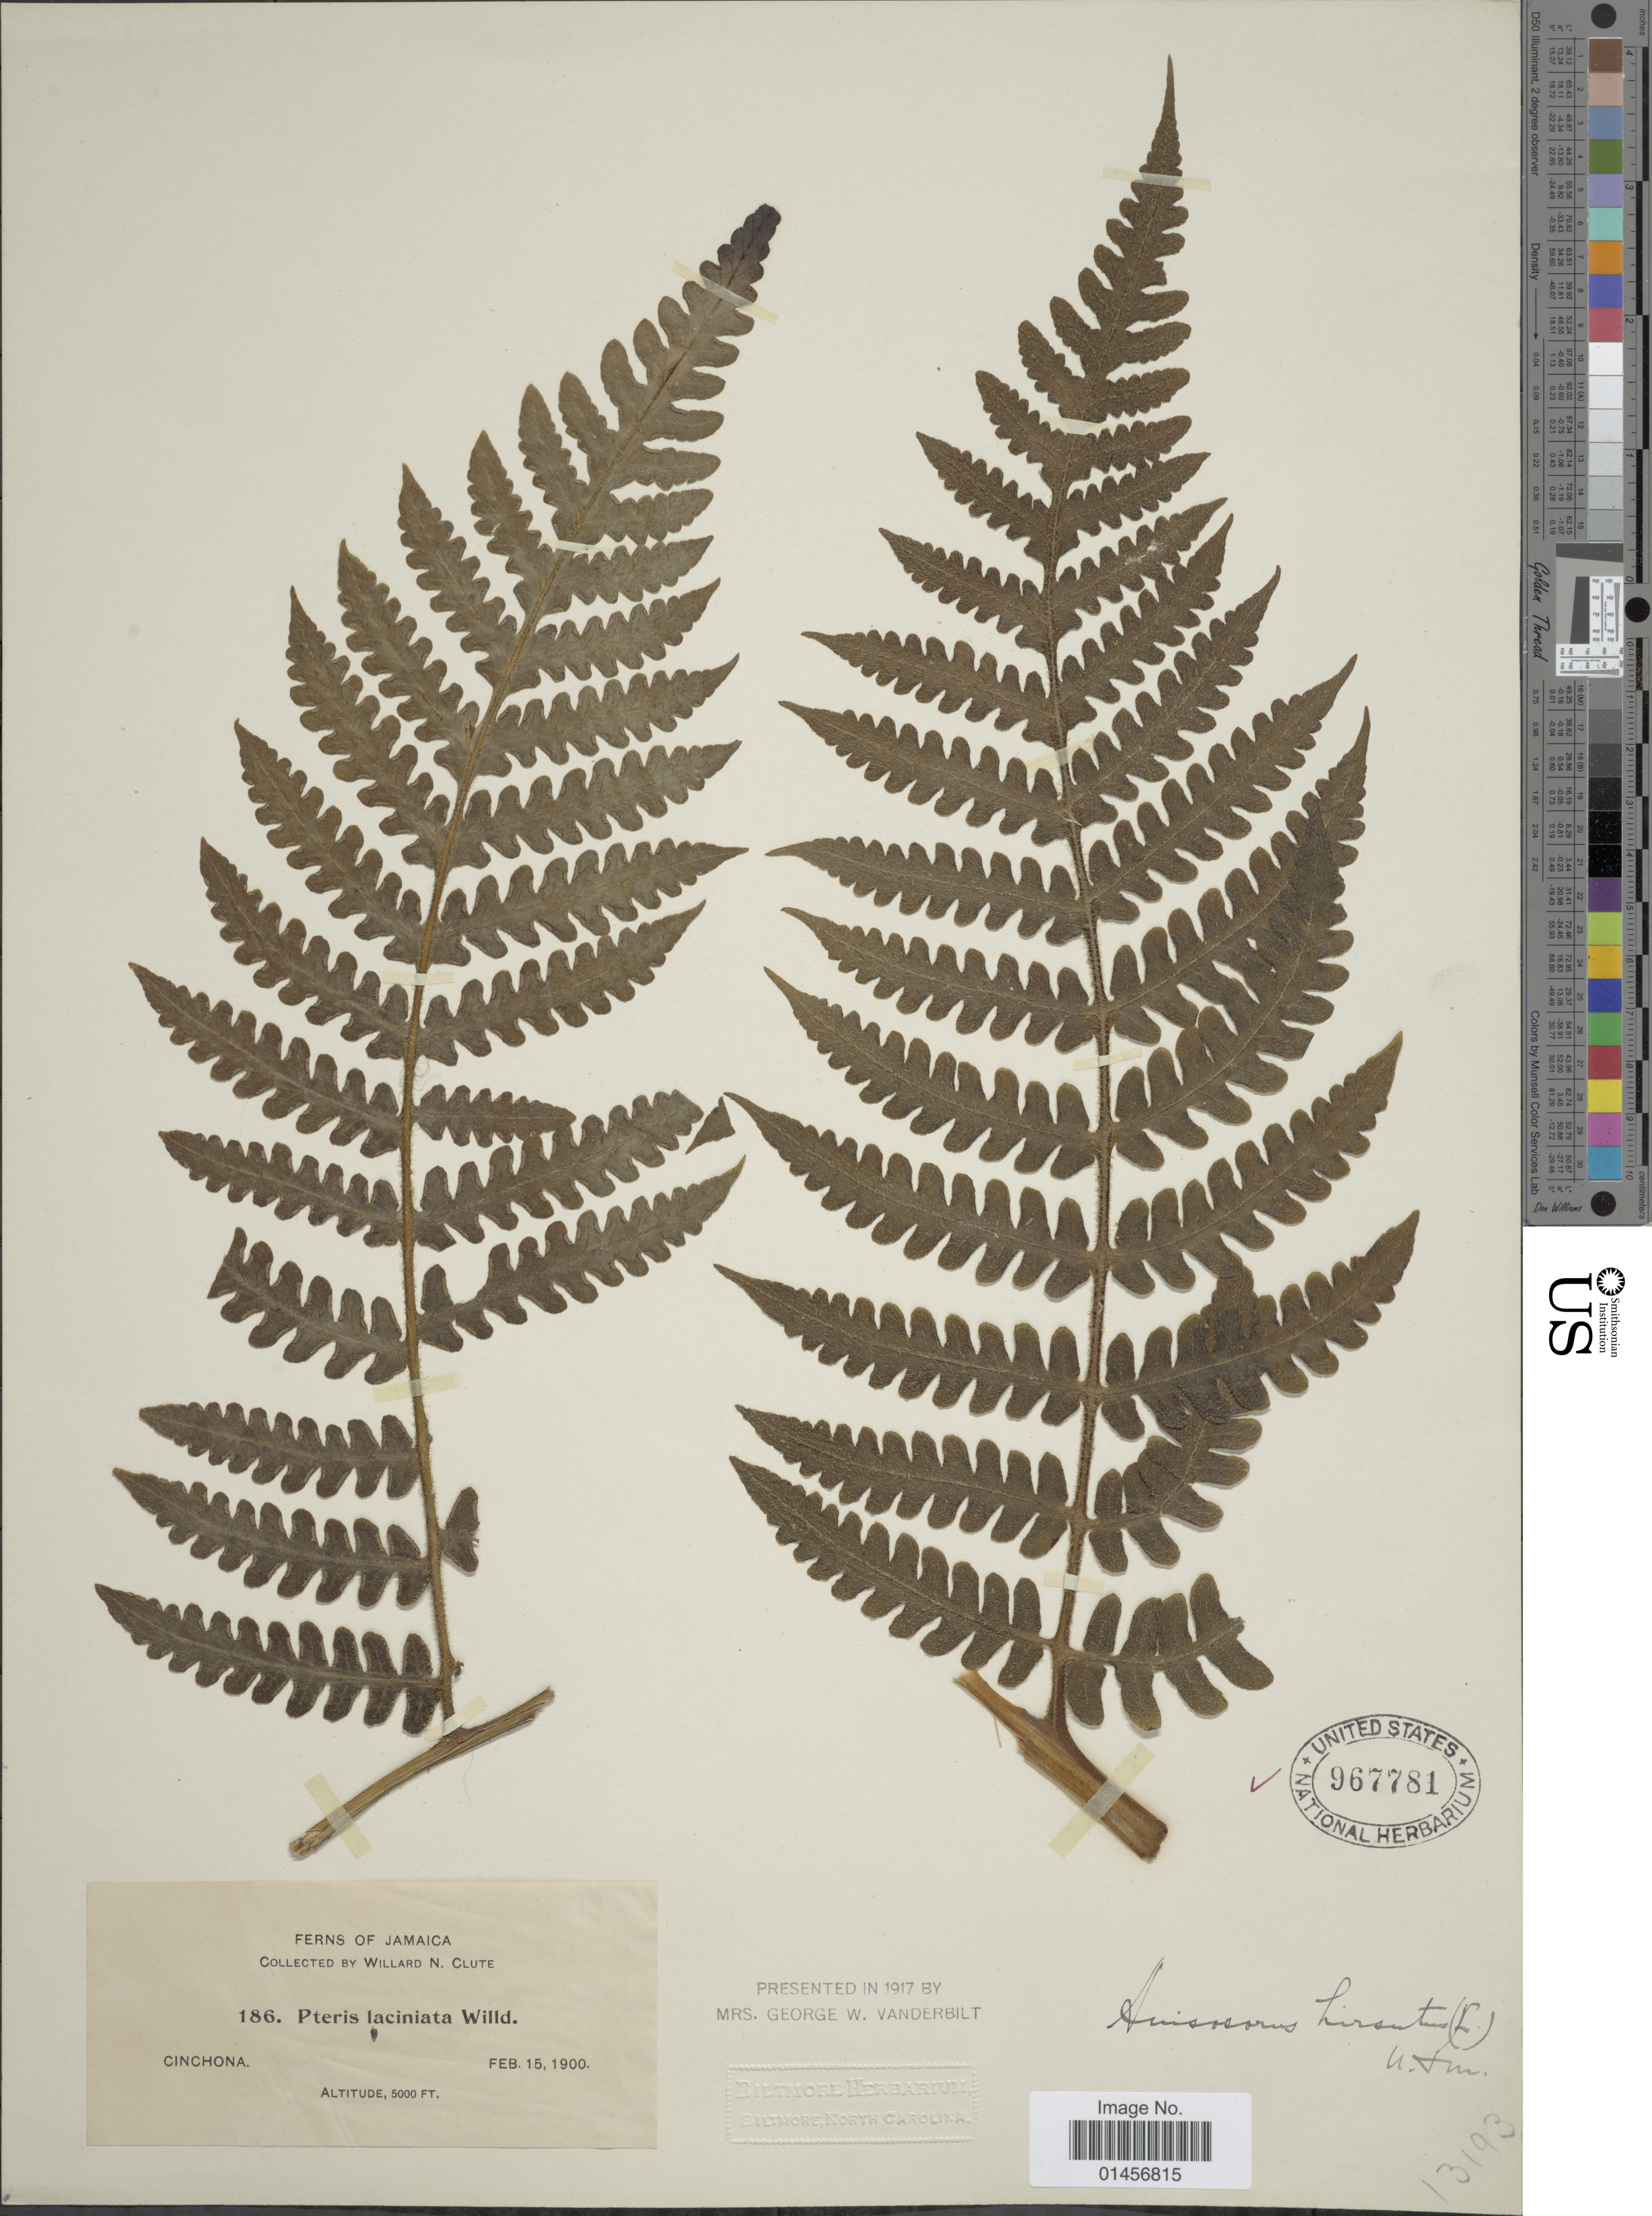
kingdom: Plantae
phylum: Tracheophyta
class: Polypodiopsida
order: Polypodiales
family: Lonchitidaceae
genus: Lonchitis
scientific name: Lonchitis hirsuta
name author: L.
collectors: W. N. Clute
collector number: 186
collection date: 1900-02-15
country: Jamaica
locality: Jamaica, Cinchona.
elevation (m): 1524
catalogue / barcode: US 967781